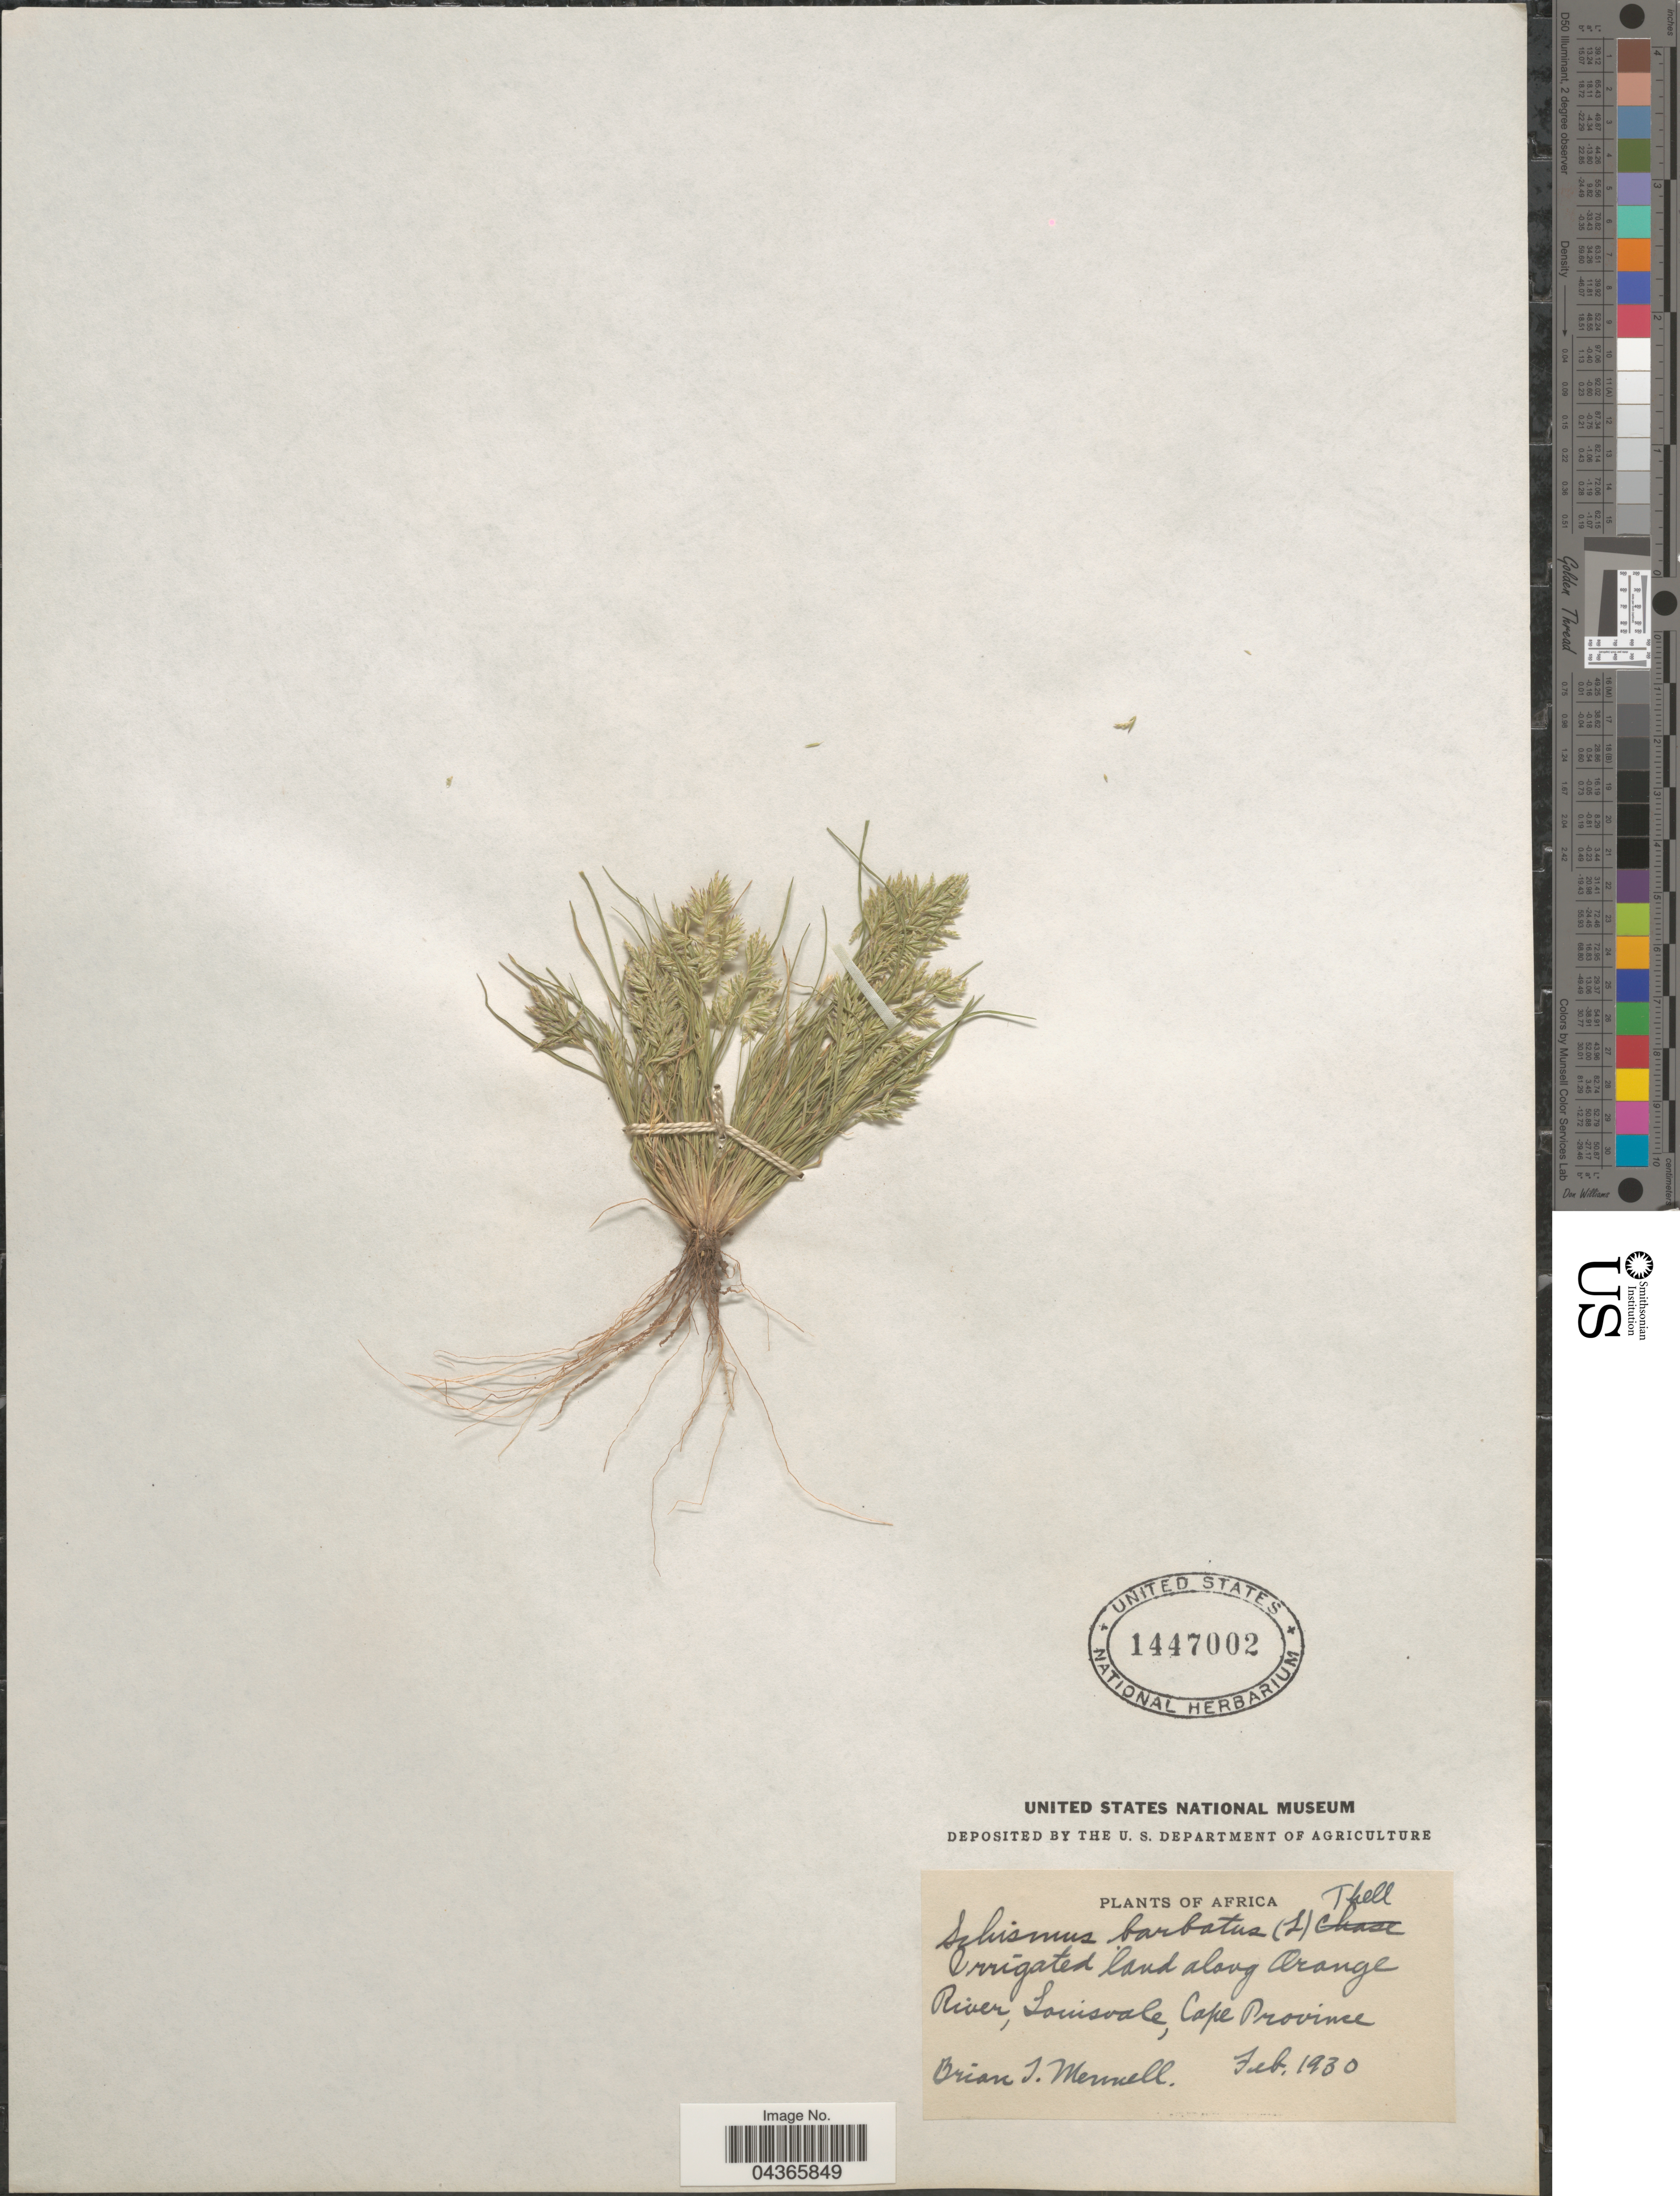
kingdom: Plantae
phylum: Tracheophyta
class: Liliopsida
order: Poales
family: Poaceae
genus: Schismus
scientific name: Schismus barbatus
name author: (L.) Thell.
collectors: B. Mennell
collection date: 1930-02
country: South Africa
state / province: Northern Cape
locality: Irrigated land along Orange River, Louisvale, Cape Province.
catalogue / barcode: US 1447002